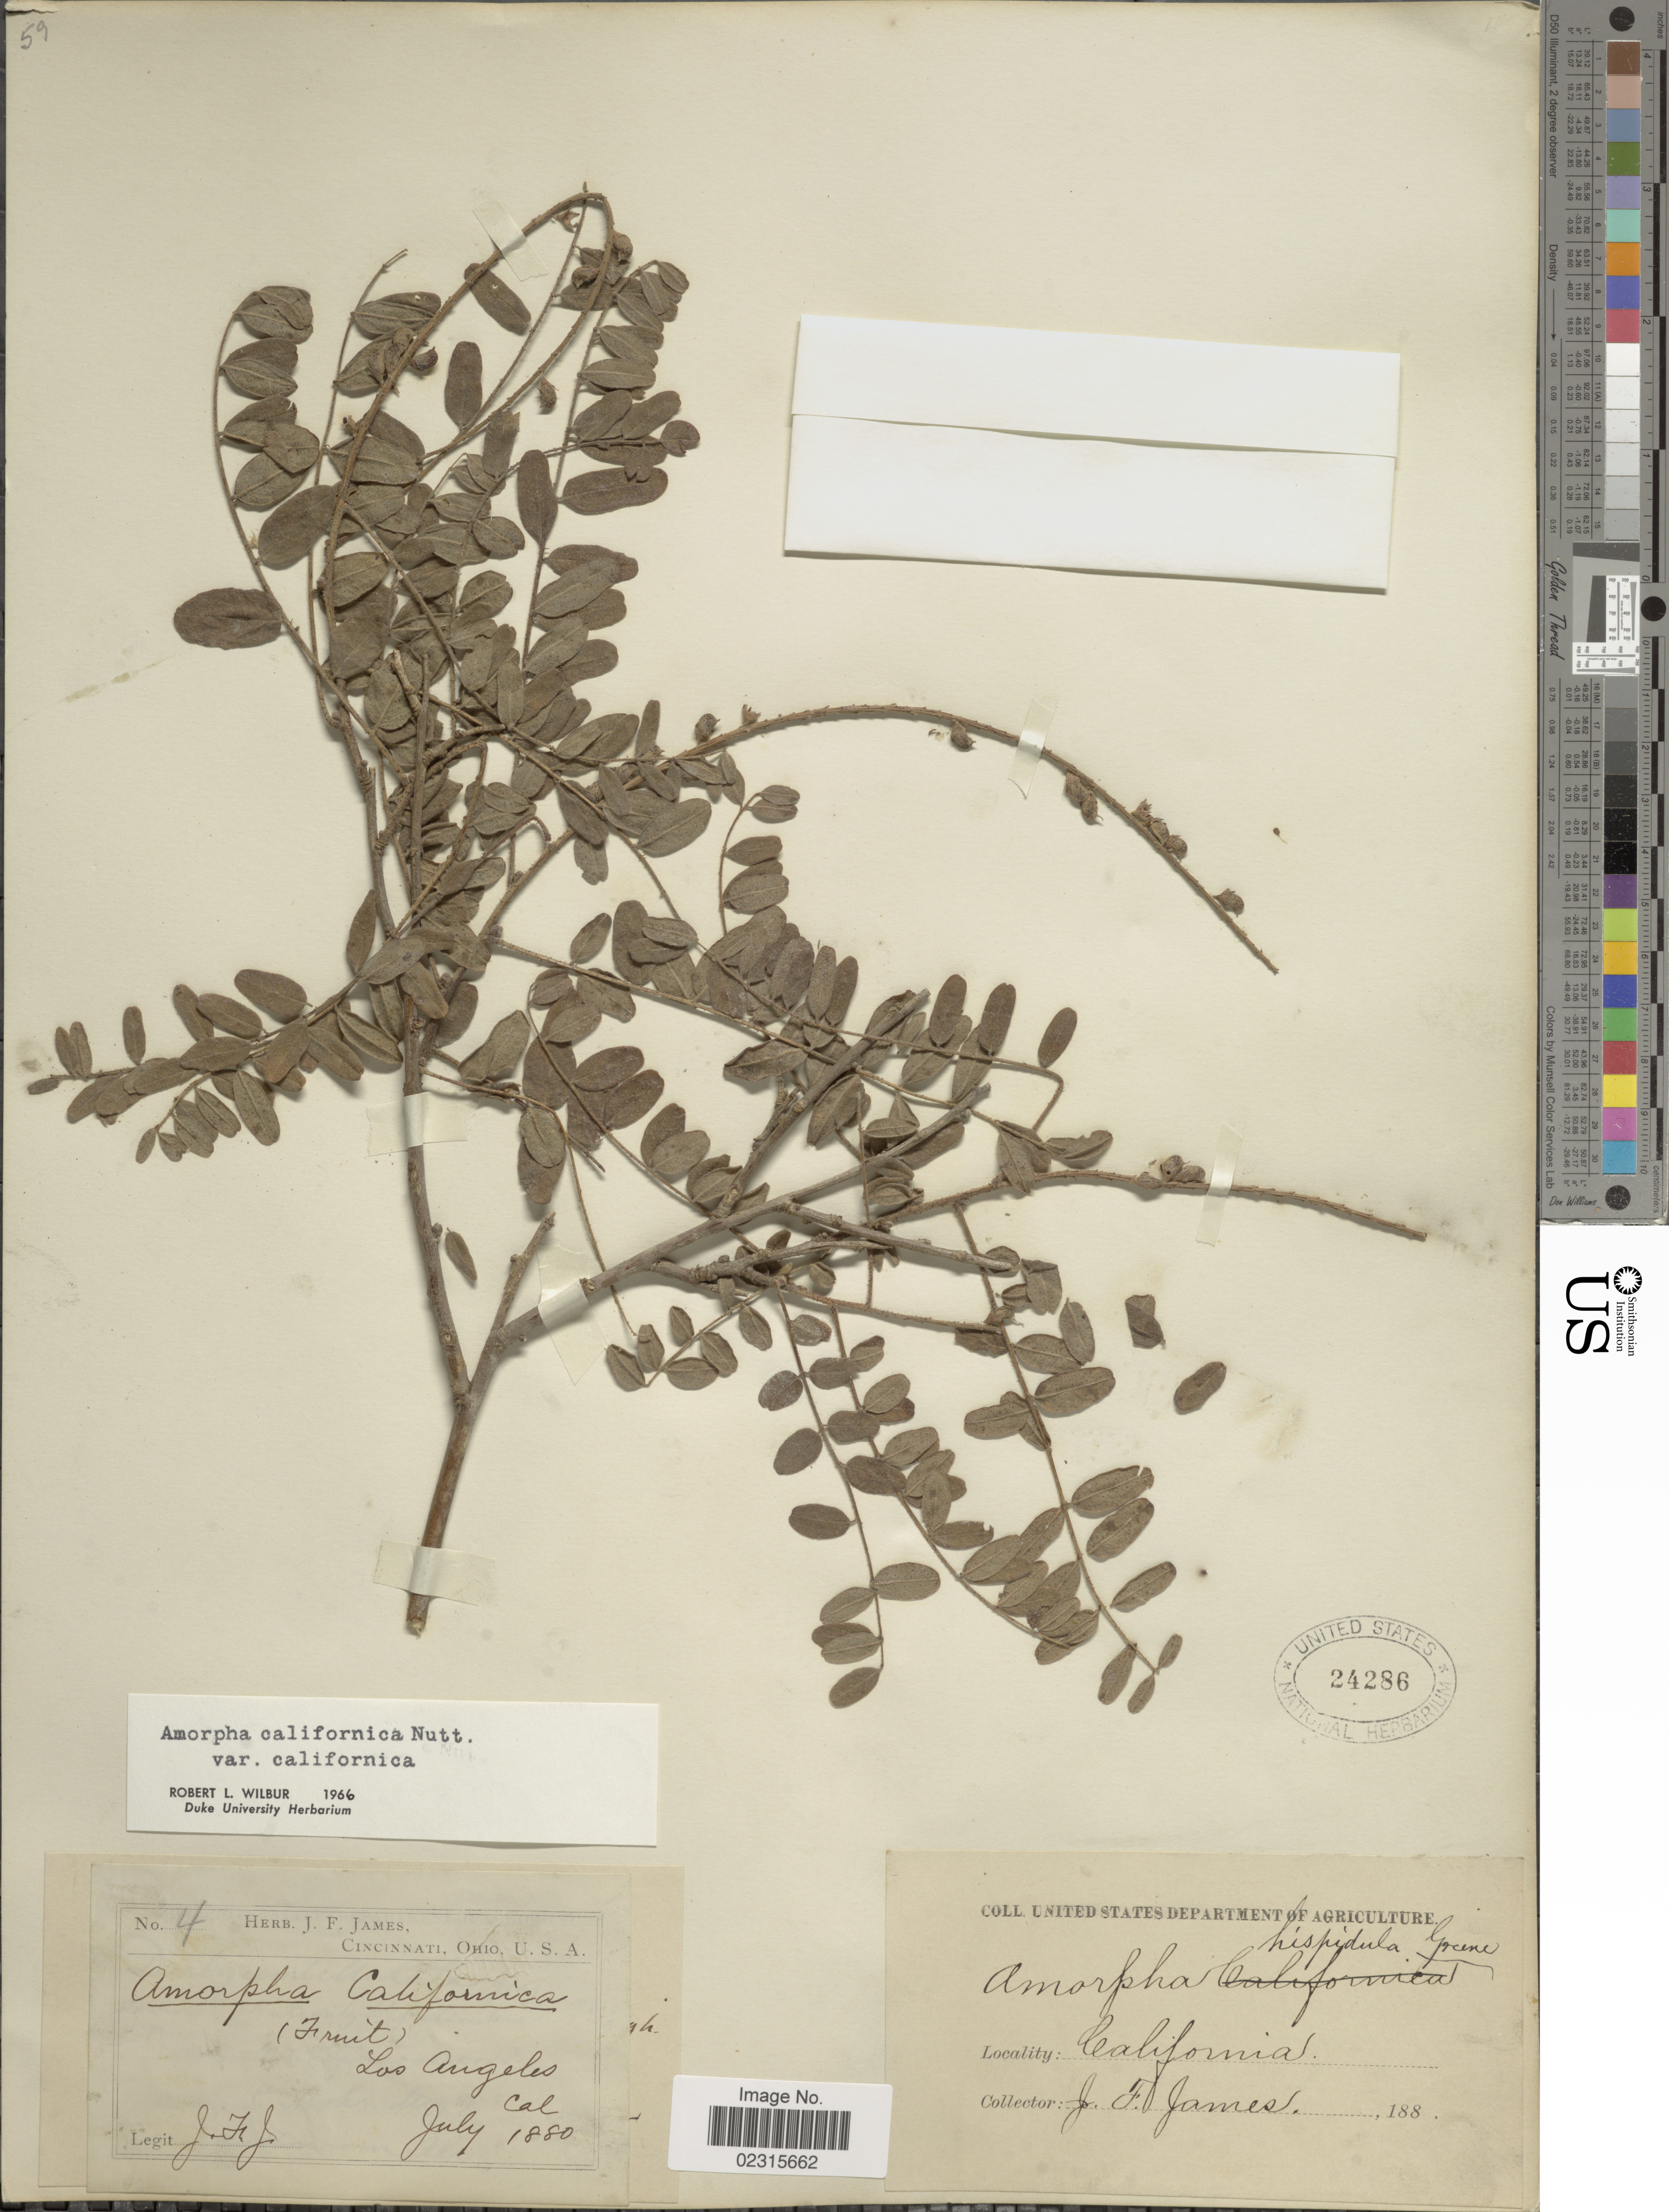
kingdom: Plantae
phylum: Tracheophyta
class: Magnoliopsida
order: Fabales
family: Fabaceae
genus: Amorpha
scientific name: Amorpha californica var. californica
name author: Nutt.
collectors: J. James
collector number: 4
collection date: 1880-07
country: United States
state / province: California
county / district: Los Angeles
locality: Los Angeles, Cal.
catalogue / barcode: US 24286